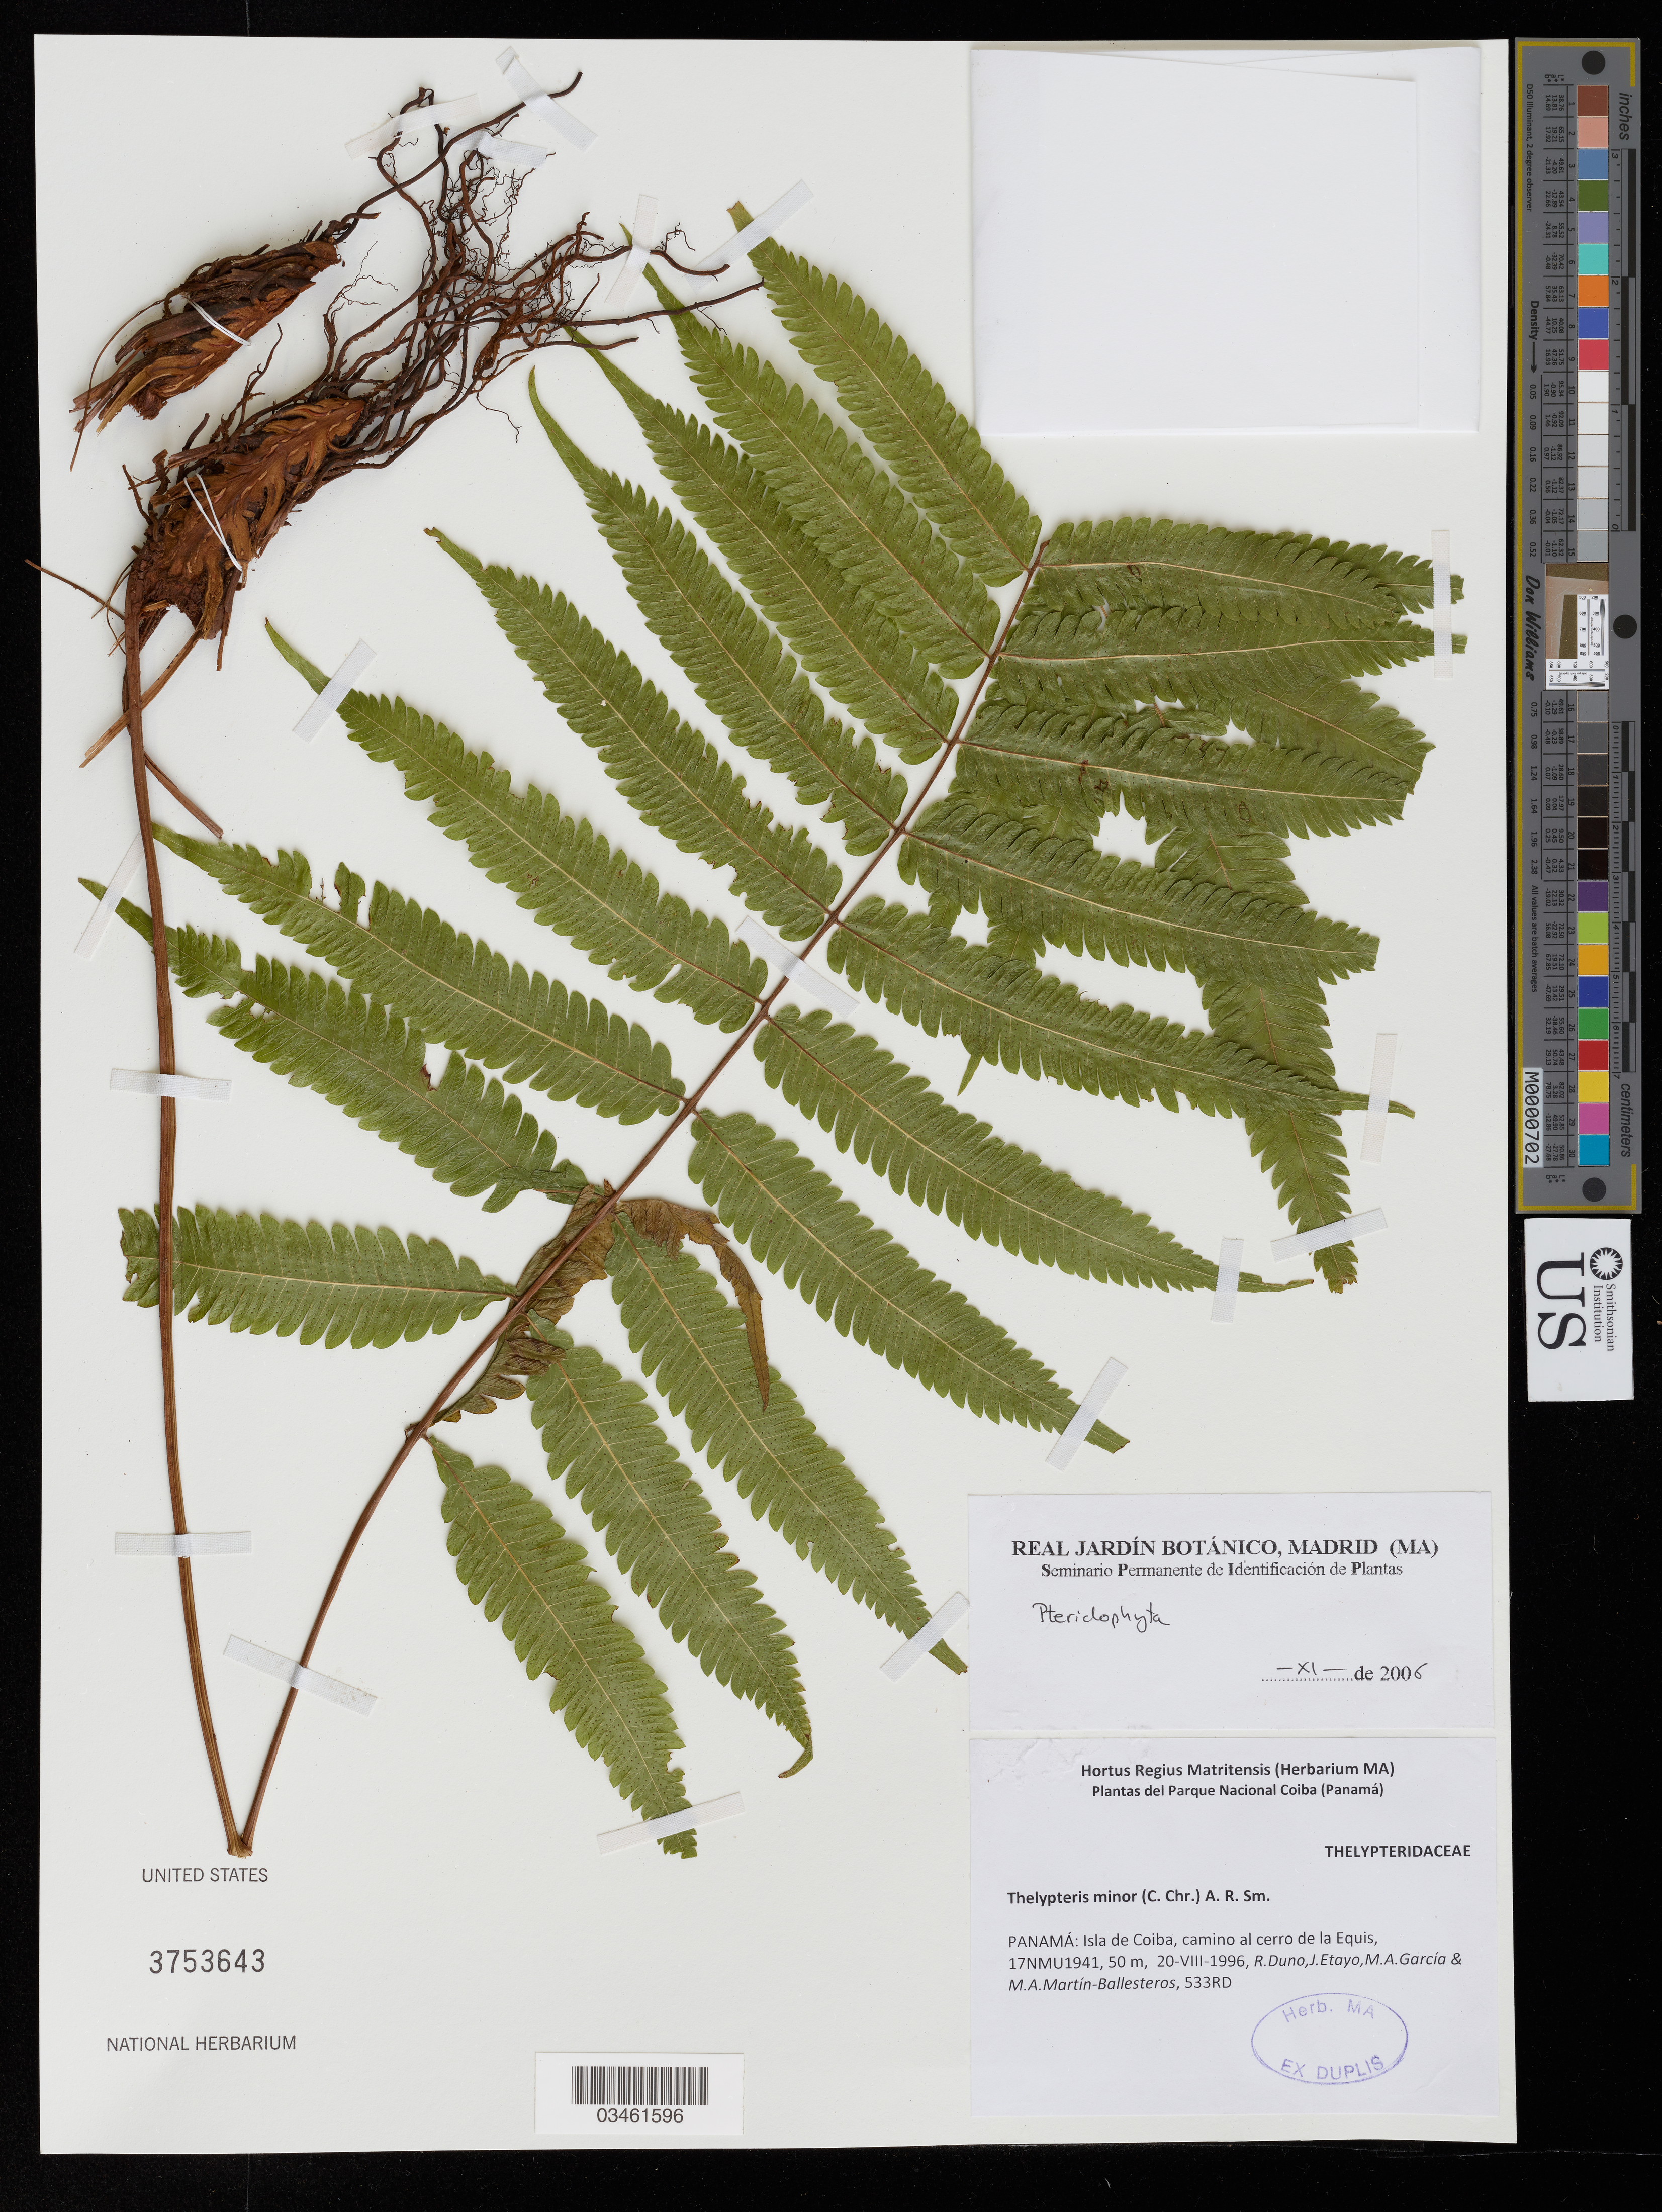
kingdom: Plantae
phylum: Tracheophyta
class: Polypodiopsida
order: Polypodiales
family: Thelypteridaceae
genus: Thelypteris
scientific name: Thelypteris minor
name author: (C. Chr.) A.R. Sm.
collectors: R. Duno, J. Etayo, M. A. García & M. Martin Ballesteros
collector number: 533RD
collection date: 1996-08-20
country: Panama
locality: Parque Nacional Coiba. Isla de Coiba, camino al cerro de la Equis, 17NMU1941.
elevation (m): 50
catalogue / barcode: US 3753643